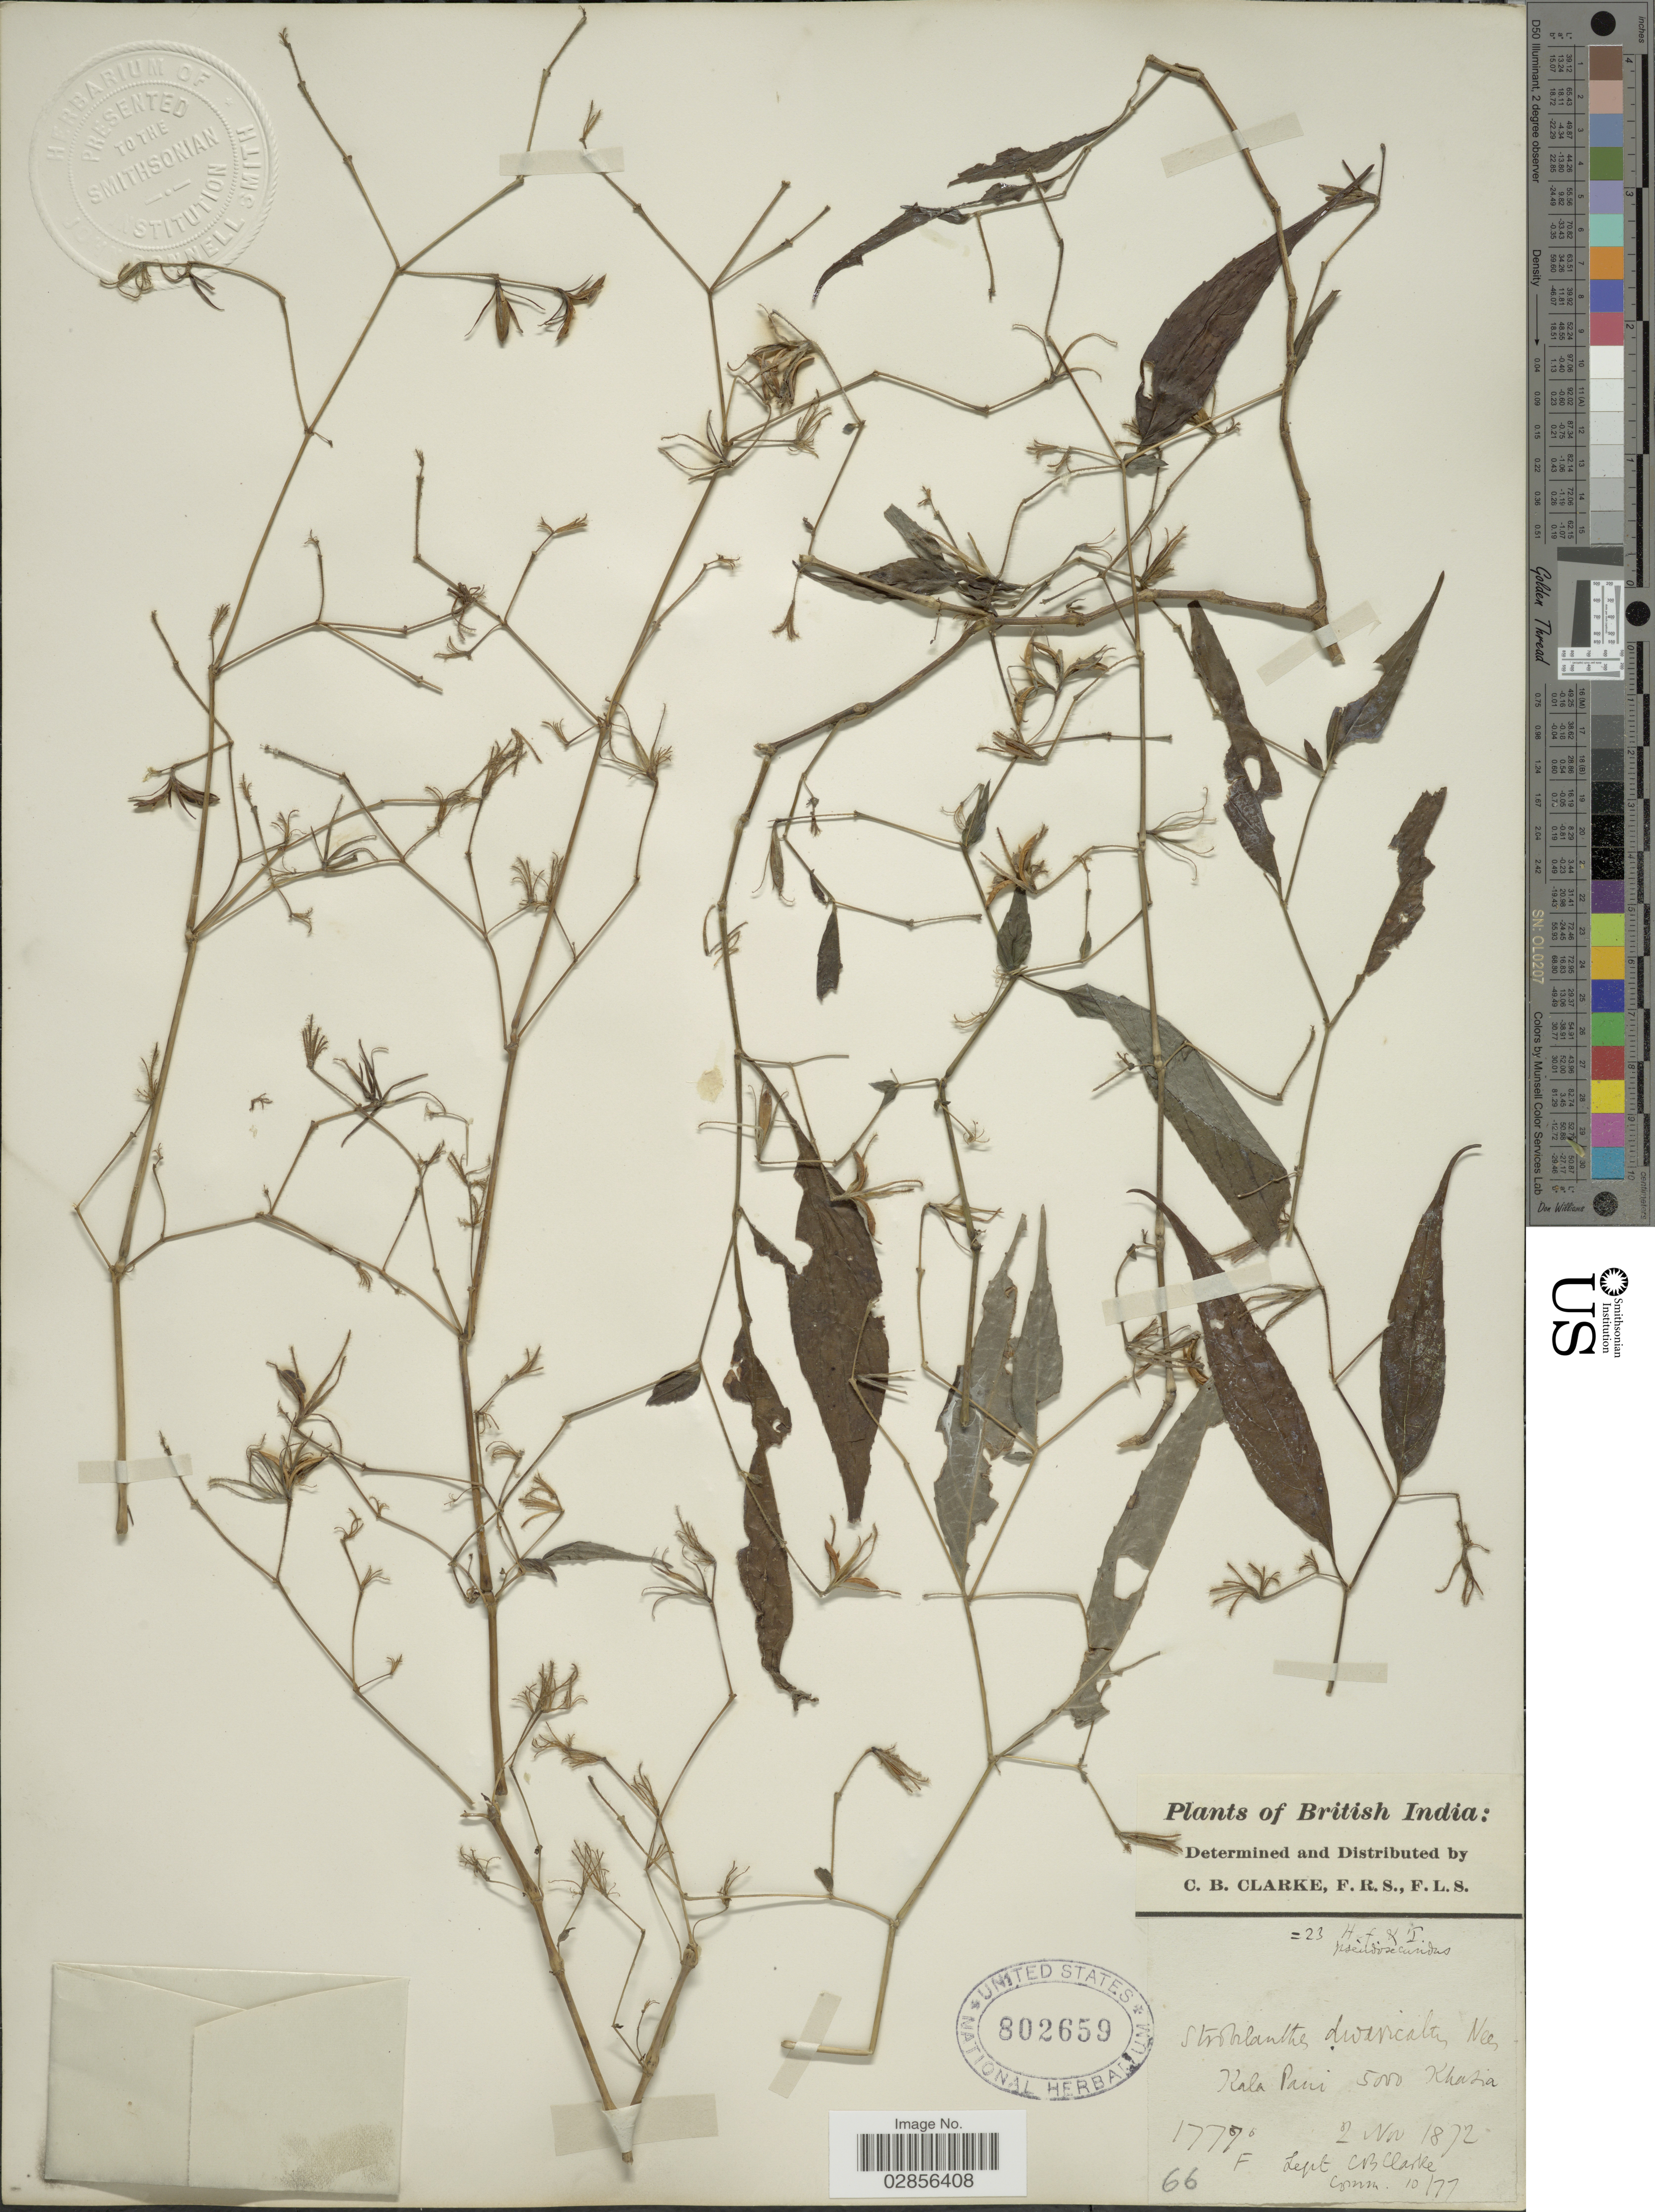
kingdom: Plantae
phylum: Tracheophyta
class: Magnoliopsida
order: Lamiales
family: Acanthaceae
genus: Strobilanthes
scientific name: Strobilanthes divaricatus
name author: T. Anderson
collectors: C. B. Clarke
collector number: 1777F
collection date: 1872-11-02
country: India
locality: British India. Kala Pani. Khasia.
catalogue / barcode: US 802659